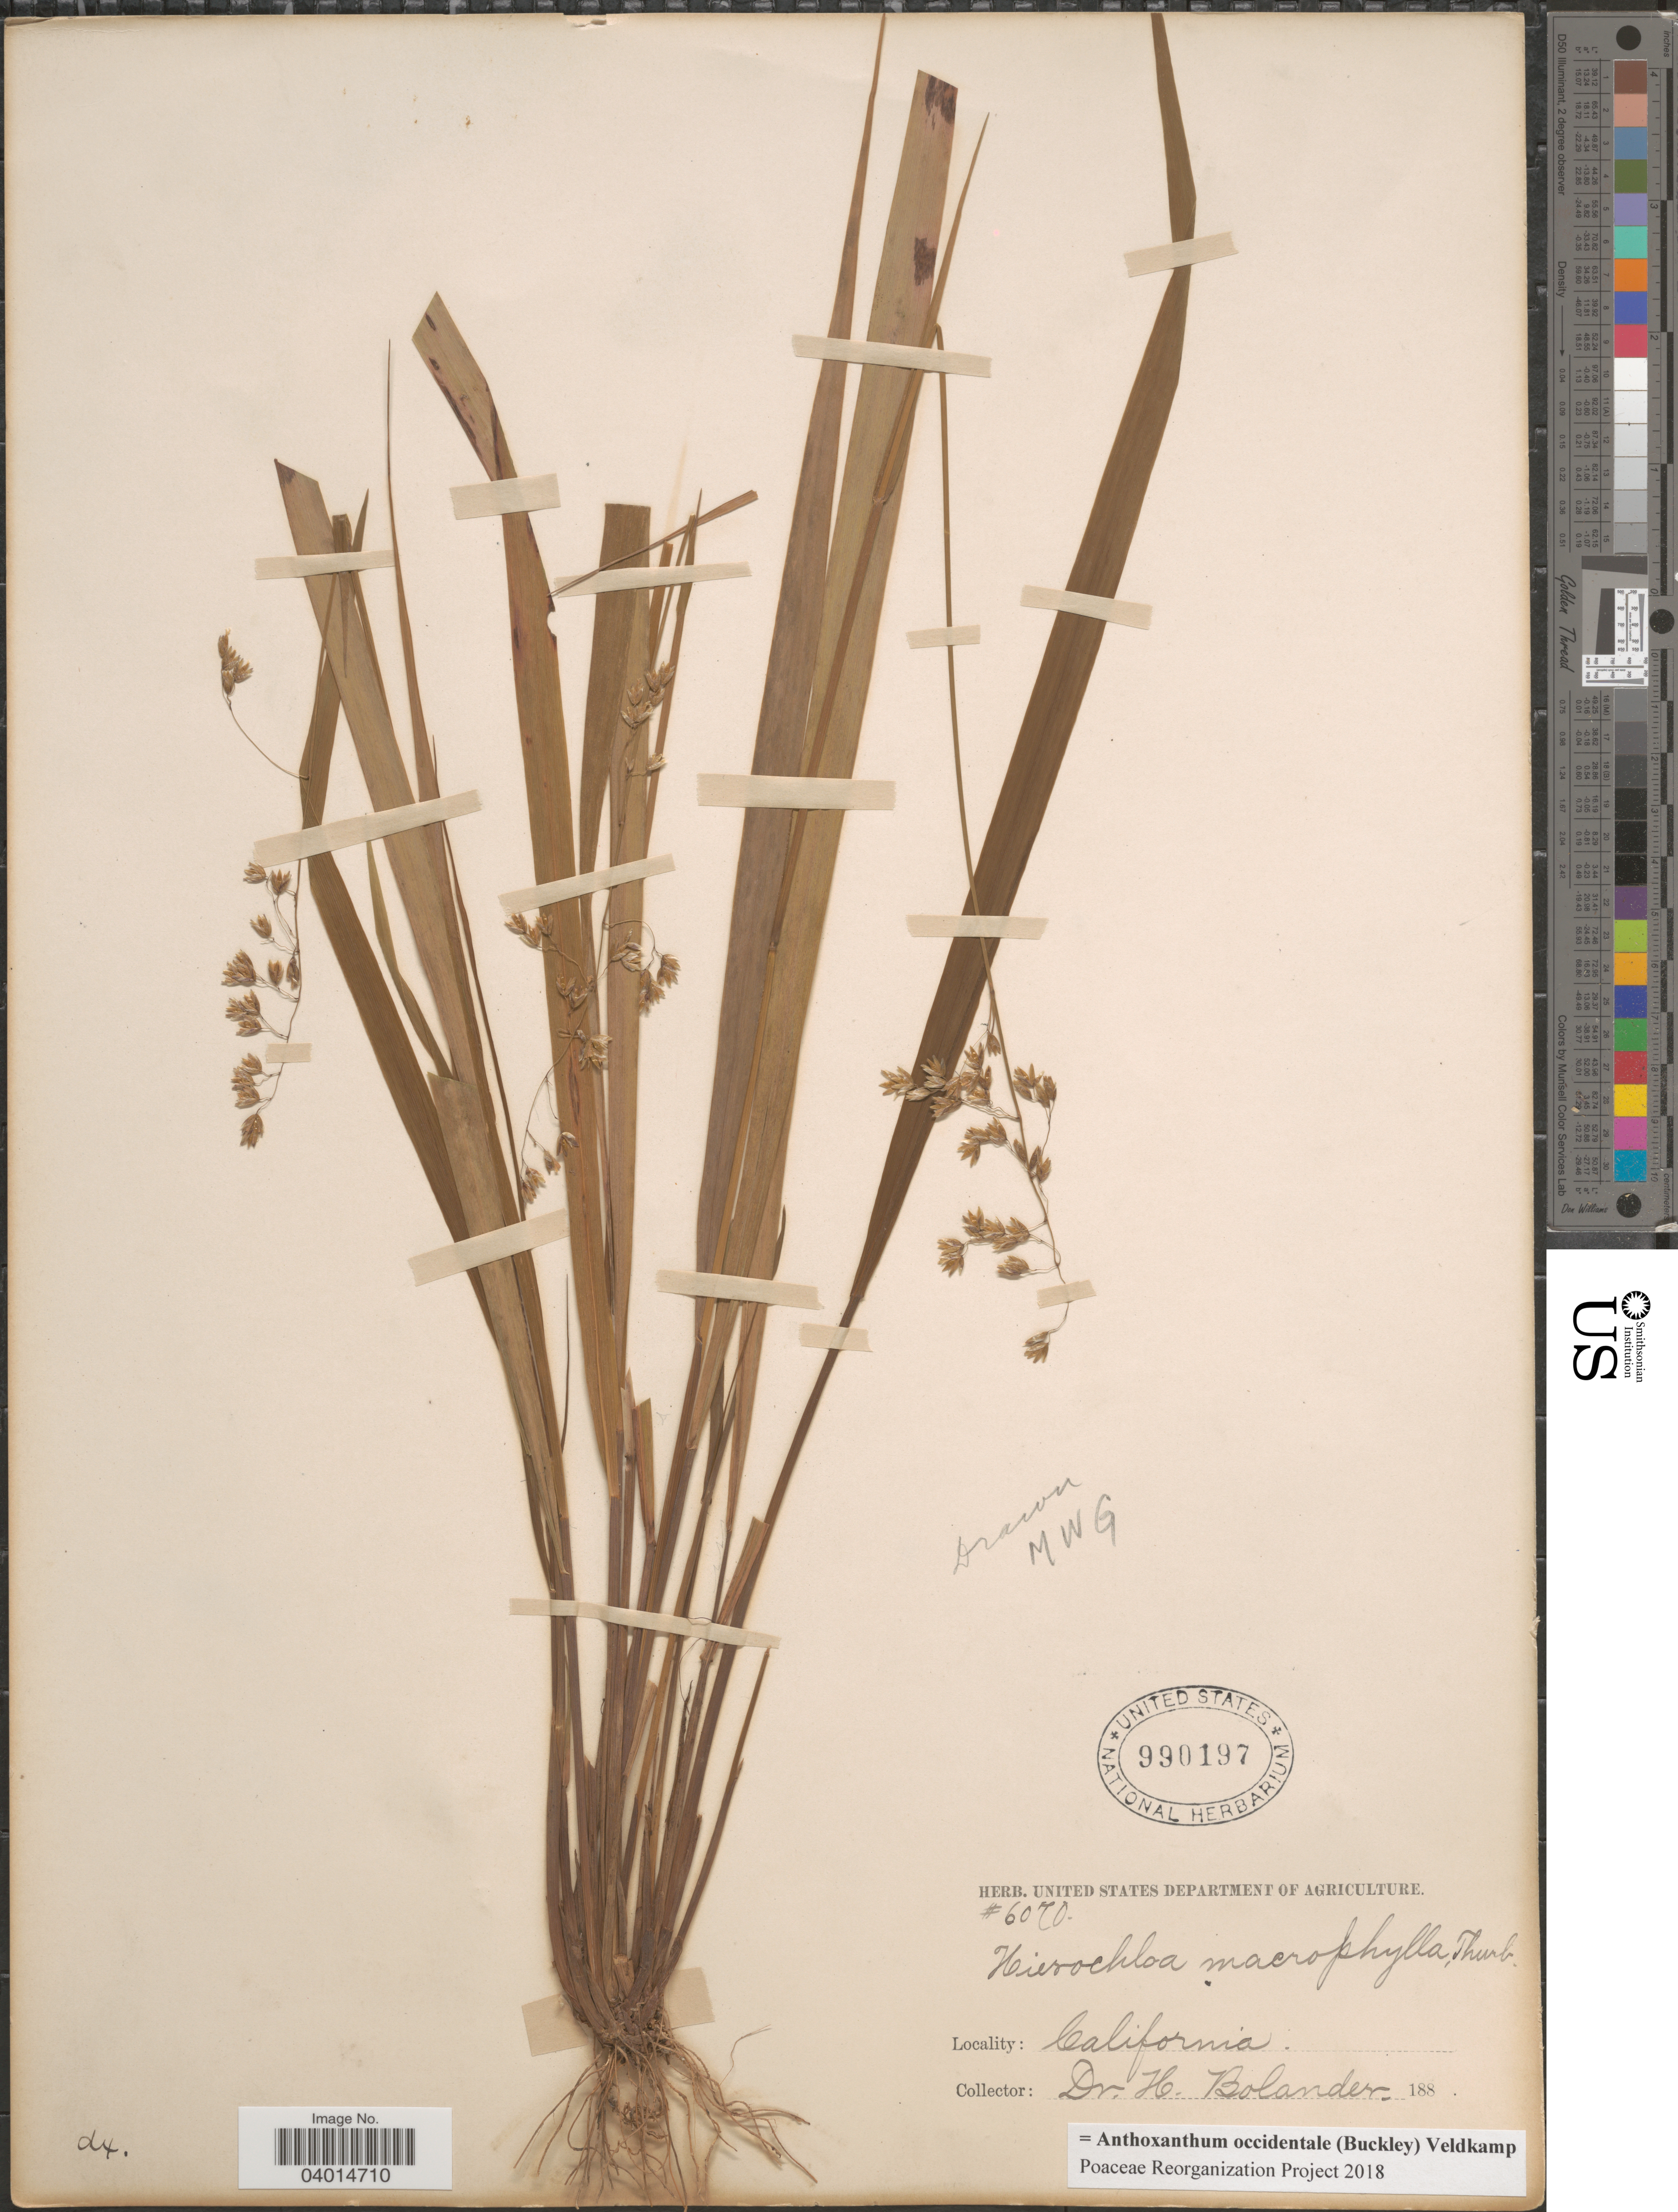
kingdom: Plantae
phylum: Tracheophyta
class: Liliopsida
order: Poales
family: Poaceae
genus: Anthoxanthum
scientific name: Anthoxanthum occidentale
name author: (Buckley) Veldkamp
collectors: H. Bolander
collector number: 6070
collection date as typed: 188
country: United States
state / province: California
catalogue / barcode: US 990197